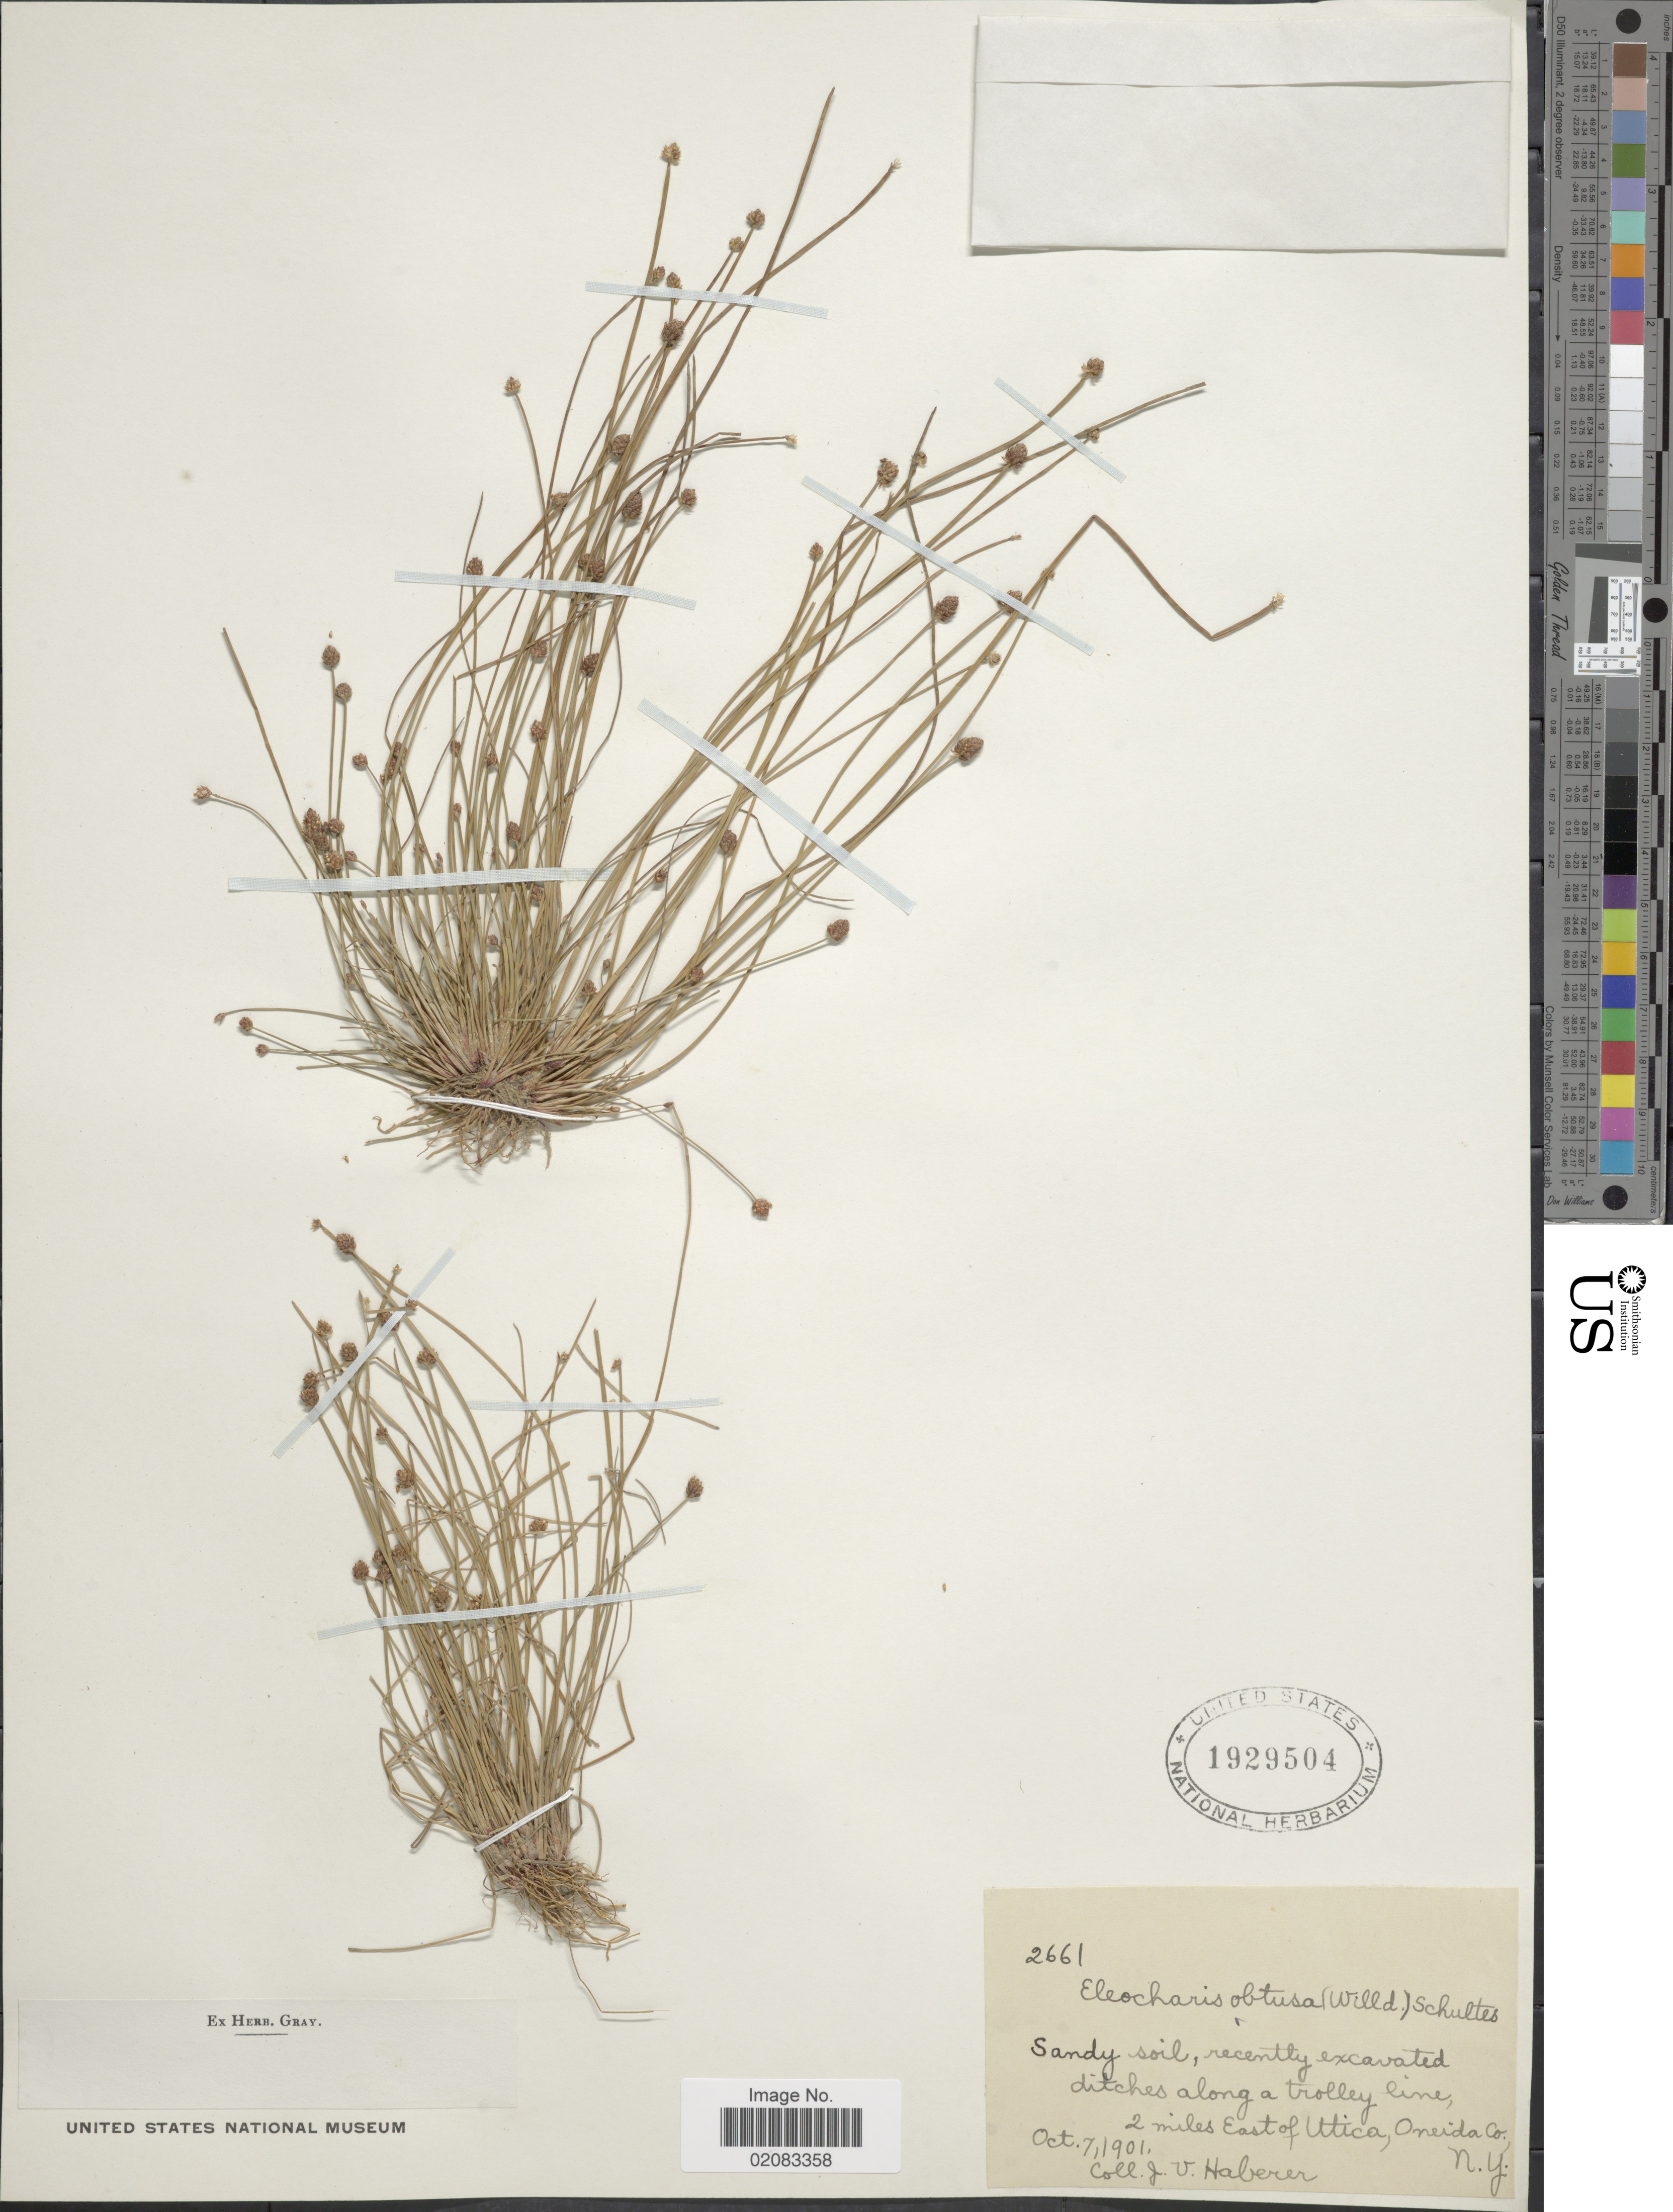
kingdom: Plantae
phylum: Tracheophyta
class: Liliopsida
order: Poales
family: Cyperaceae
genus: Eleocharis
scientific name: Eleocharis obtusa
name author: (Willd.) Schult.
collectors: J. V. Haberer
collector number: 2661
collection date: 1901-10-07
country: United States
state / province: New York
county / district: Oneida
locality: Sandy soil, recently excavated ditches along a trolley line, 2 miles East of Utica, Oneida Co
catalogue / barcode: US 1929504